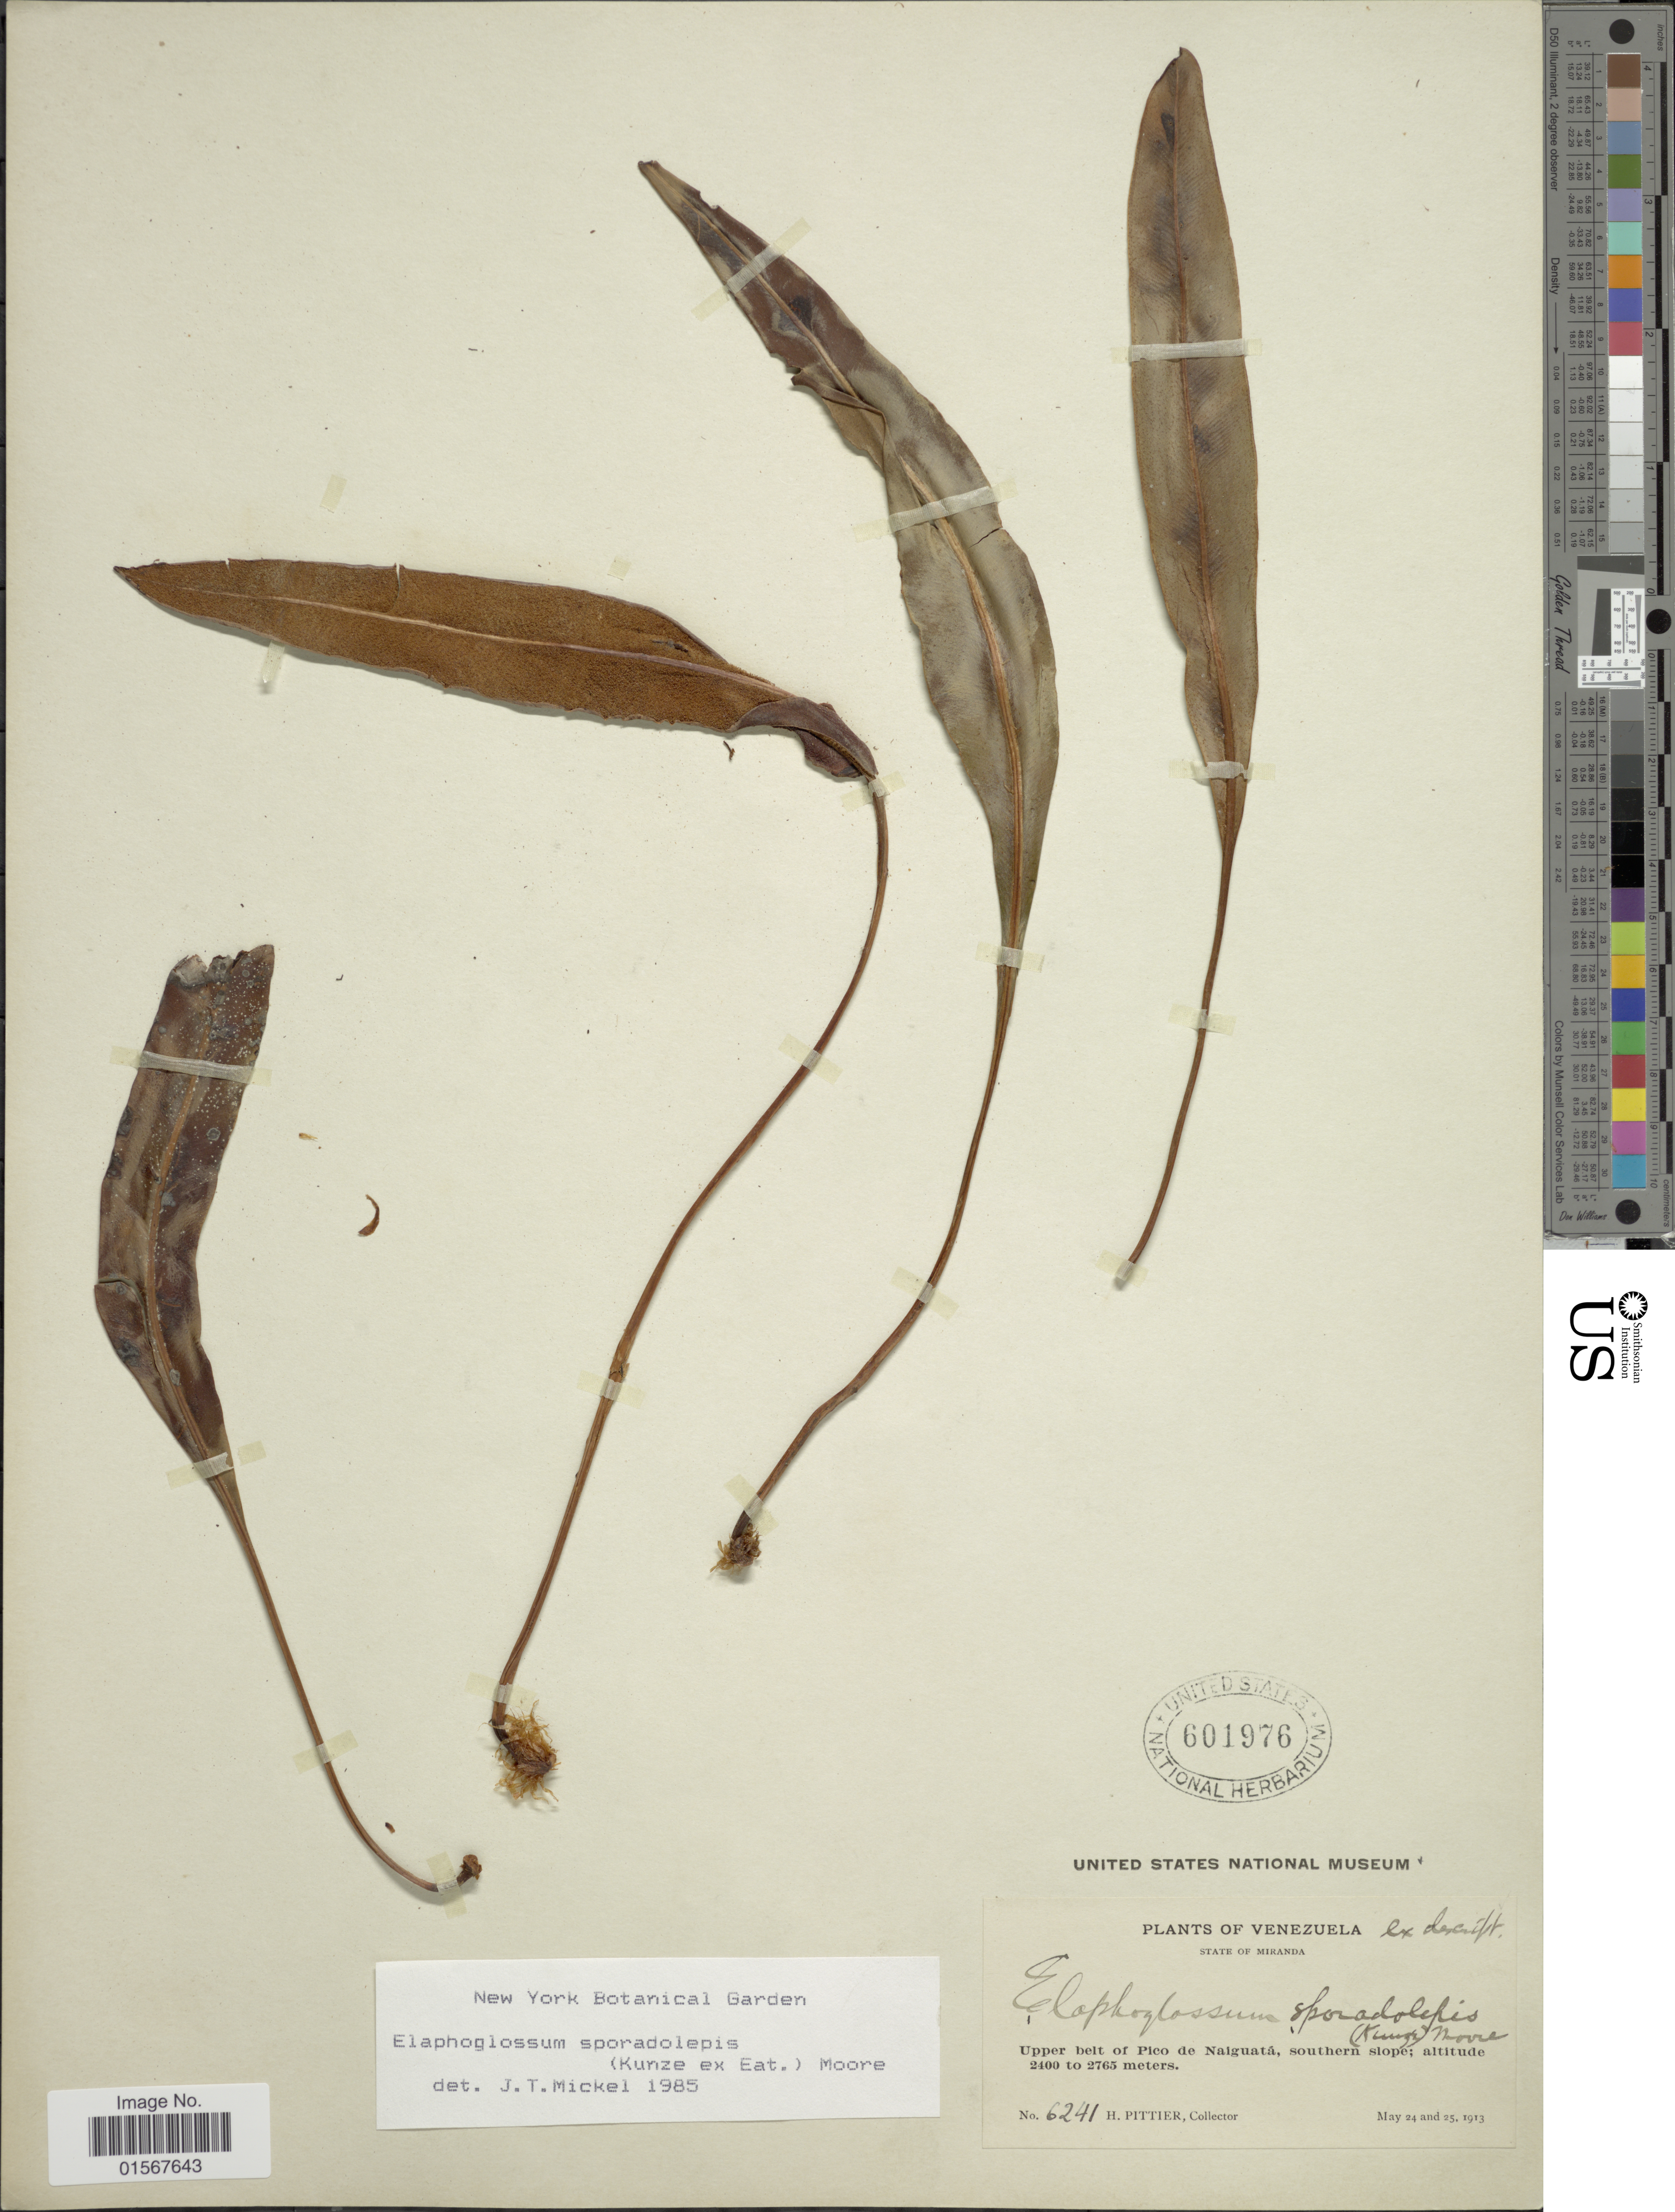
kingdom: Plantae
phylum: Tracheophyta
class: Polypodiopsida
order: Polypodiales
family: Dryopteridaceae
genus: Elaphoglossum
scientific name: Elaphoglossum sporadolepis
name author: (Kunze ex Kuhn) T. Moore ex C. Chr.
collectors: H. F. Pittier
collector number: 6241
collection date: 1913-05-24/1913-05-25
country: Venezuela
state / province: Miranda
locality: Upper belt of Pico de Naiguata, southern slope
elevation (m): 2400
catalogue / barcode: US 601976